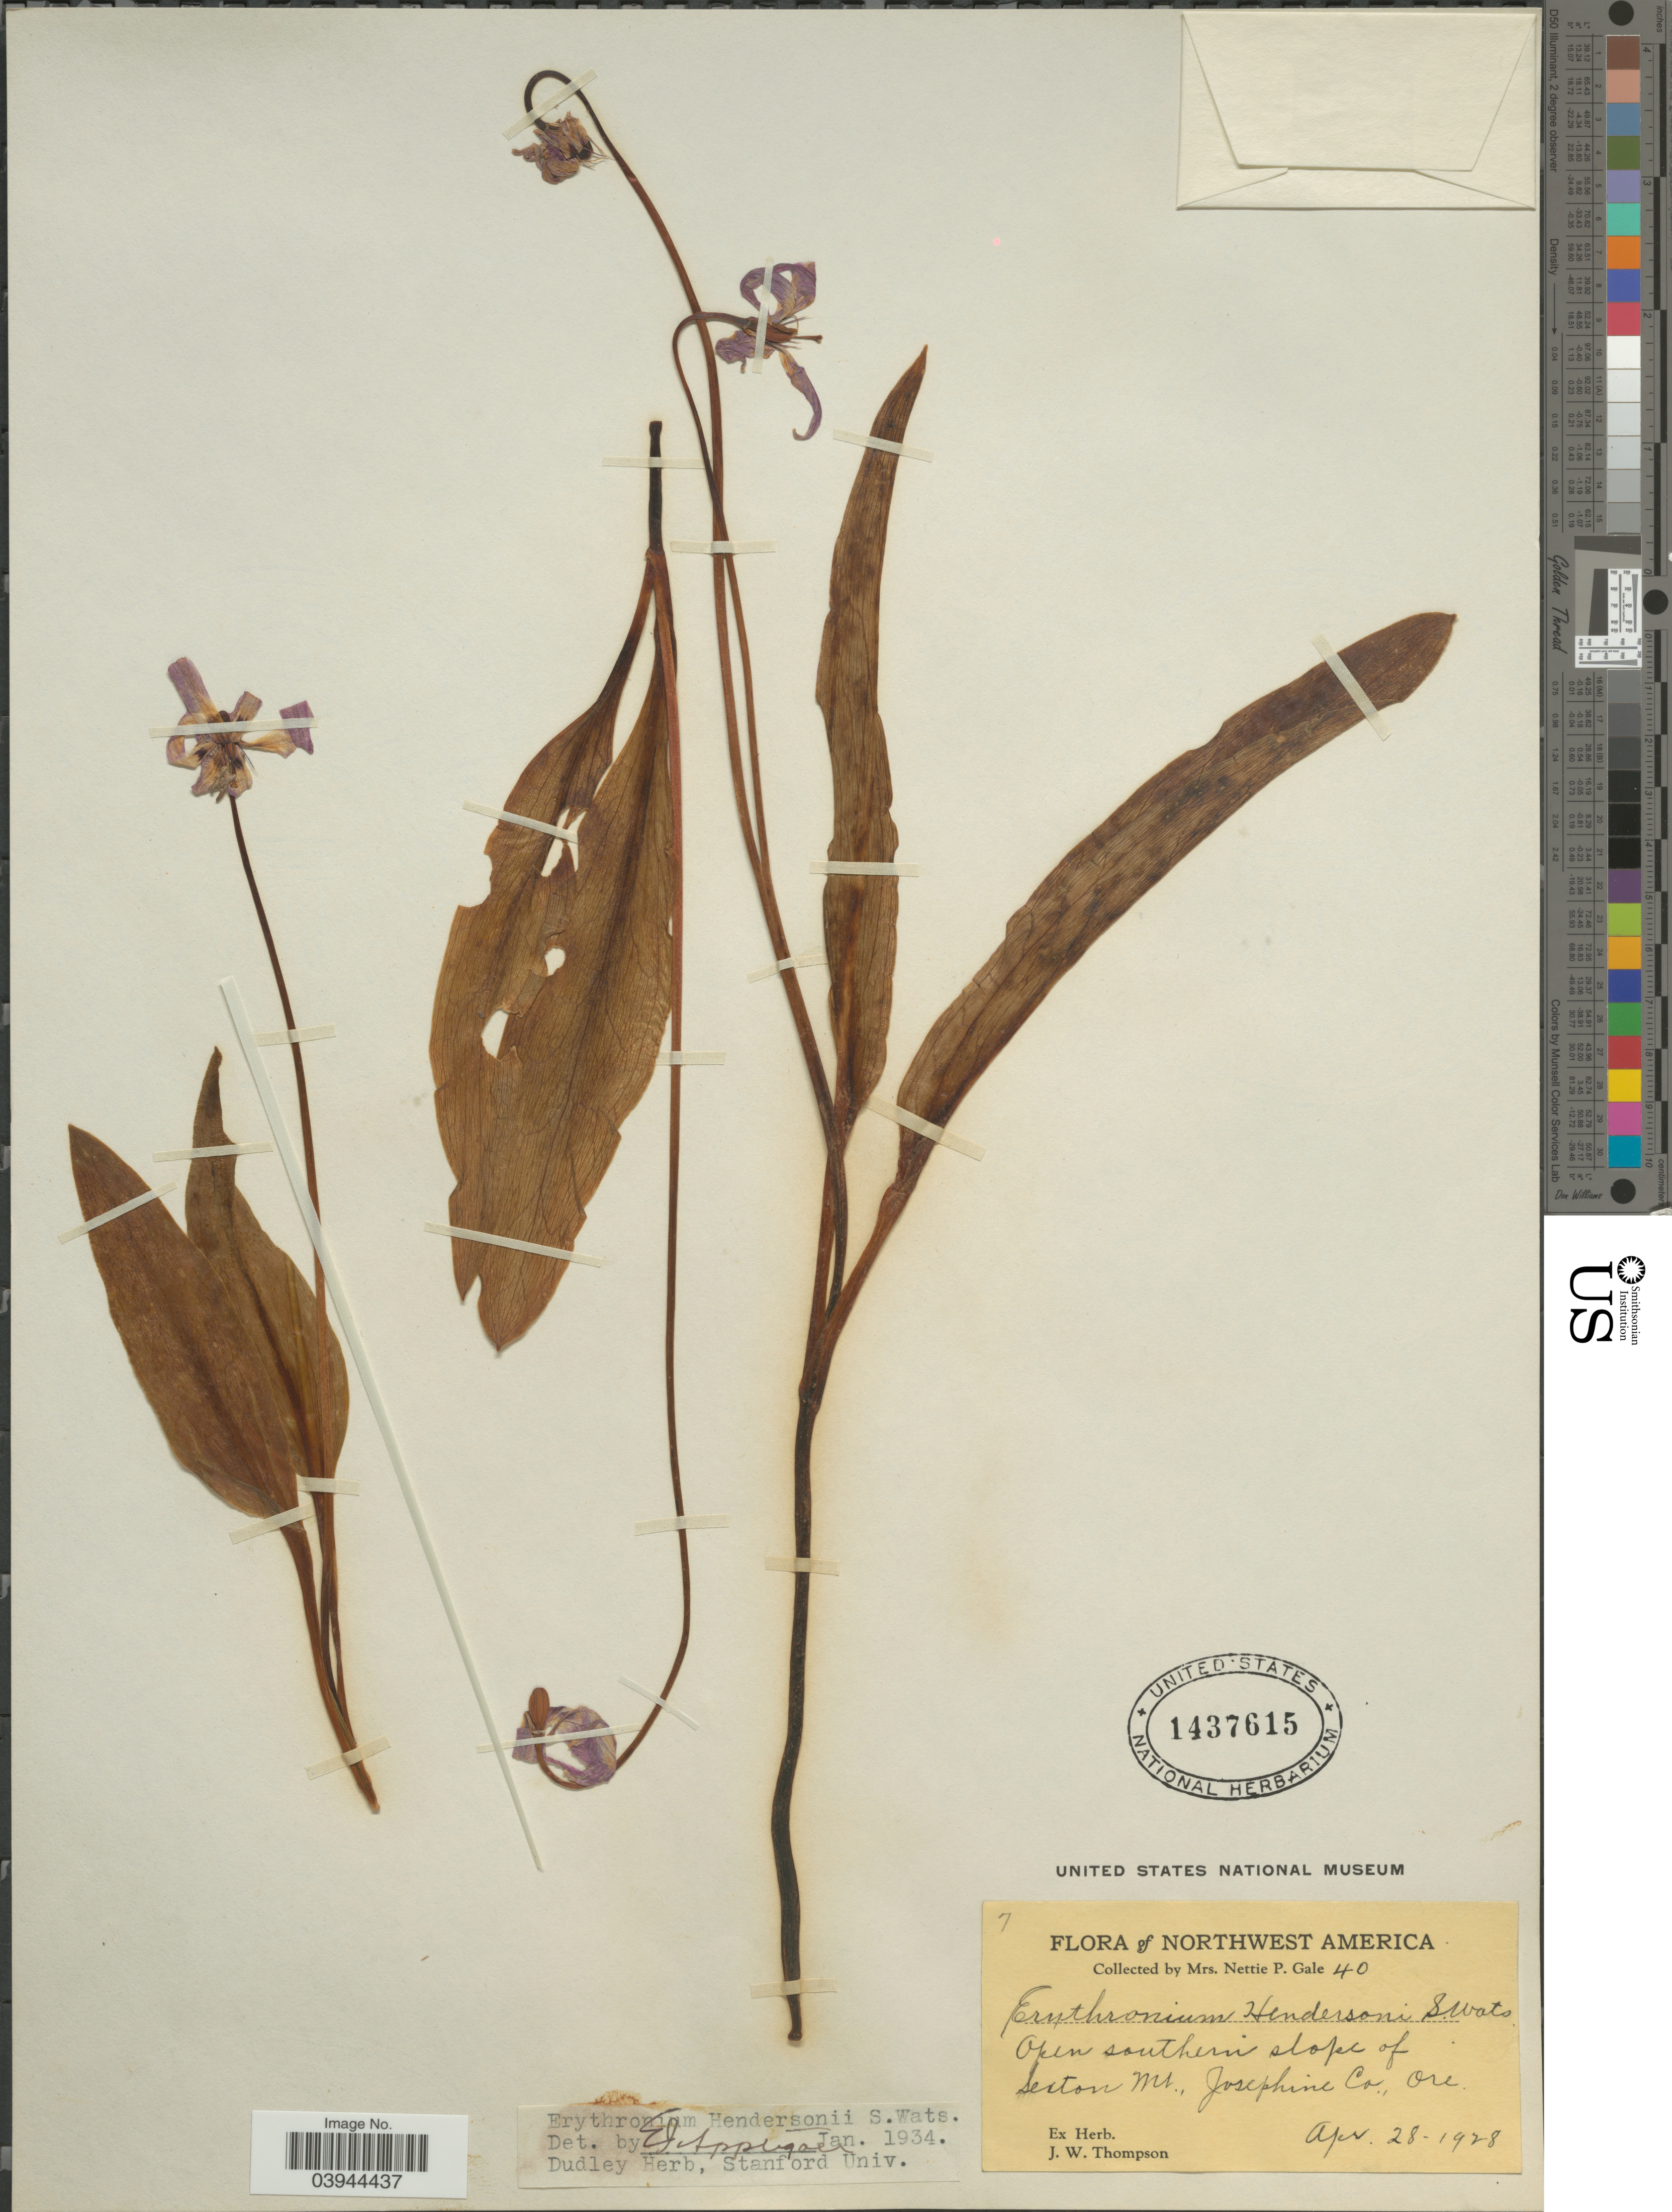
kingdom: Plantae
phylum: Tracheophyta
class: Liliopsida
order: Liliales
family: Liliaceae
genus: Erythronium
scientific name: Erythronium hendersonii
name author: S. Watson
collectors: N. Gale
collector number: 40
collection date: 1928-04-28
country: United States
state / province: Oregon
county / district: Josephine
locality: Northwest America. Open southern slope of Sexton Mt., Josephine Co.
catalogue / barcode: US 1437615